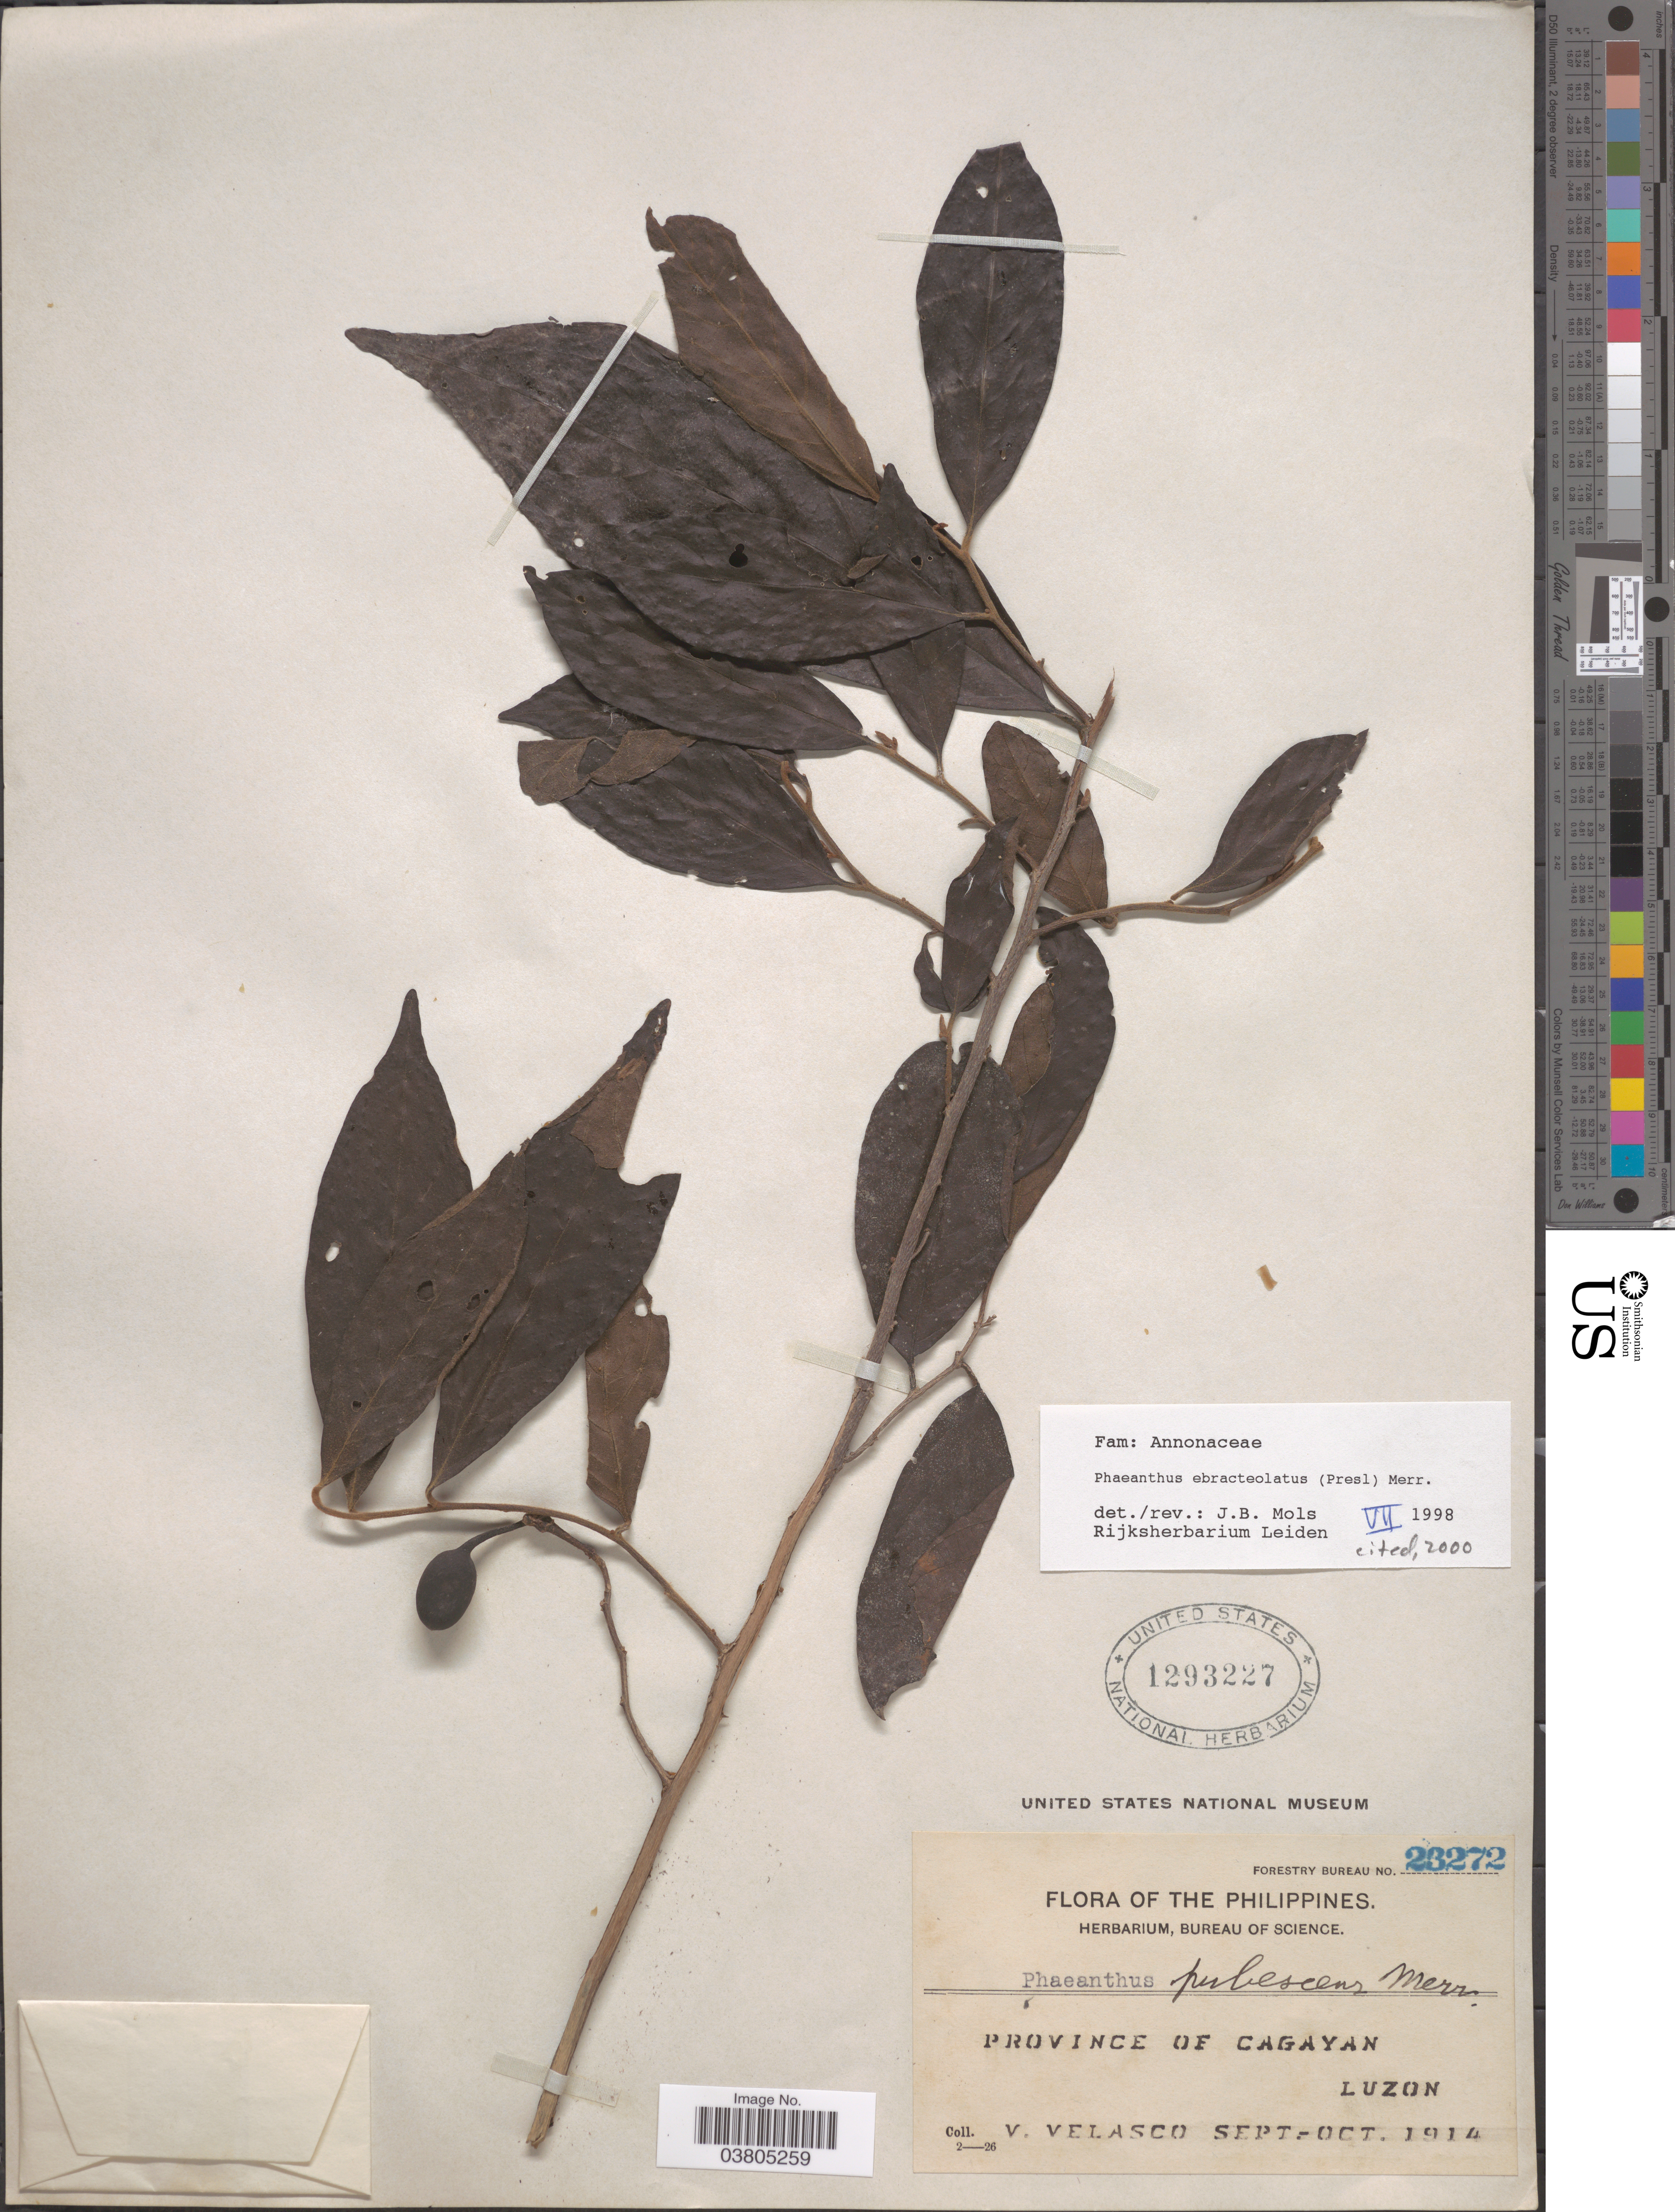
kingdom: Plantae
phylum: Tracheophyta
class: Magnoliopsida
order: Magnoliales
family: Annonaceae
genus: Phaeanthus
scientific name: Phaeanthus ebracteolatus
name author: (C. Presl) Merr.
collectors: V. Velasco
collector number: Forestry Bureau 23272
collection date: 1914-09/1914-10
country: Philippines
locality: Province of Cagayan. Luzon.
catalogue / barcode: US 1293227